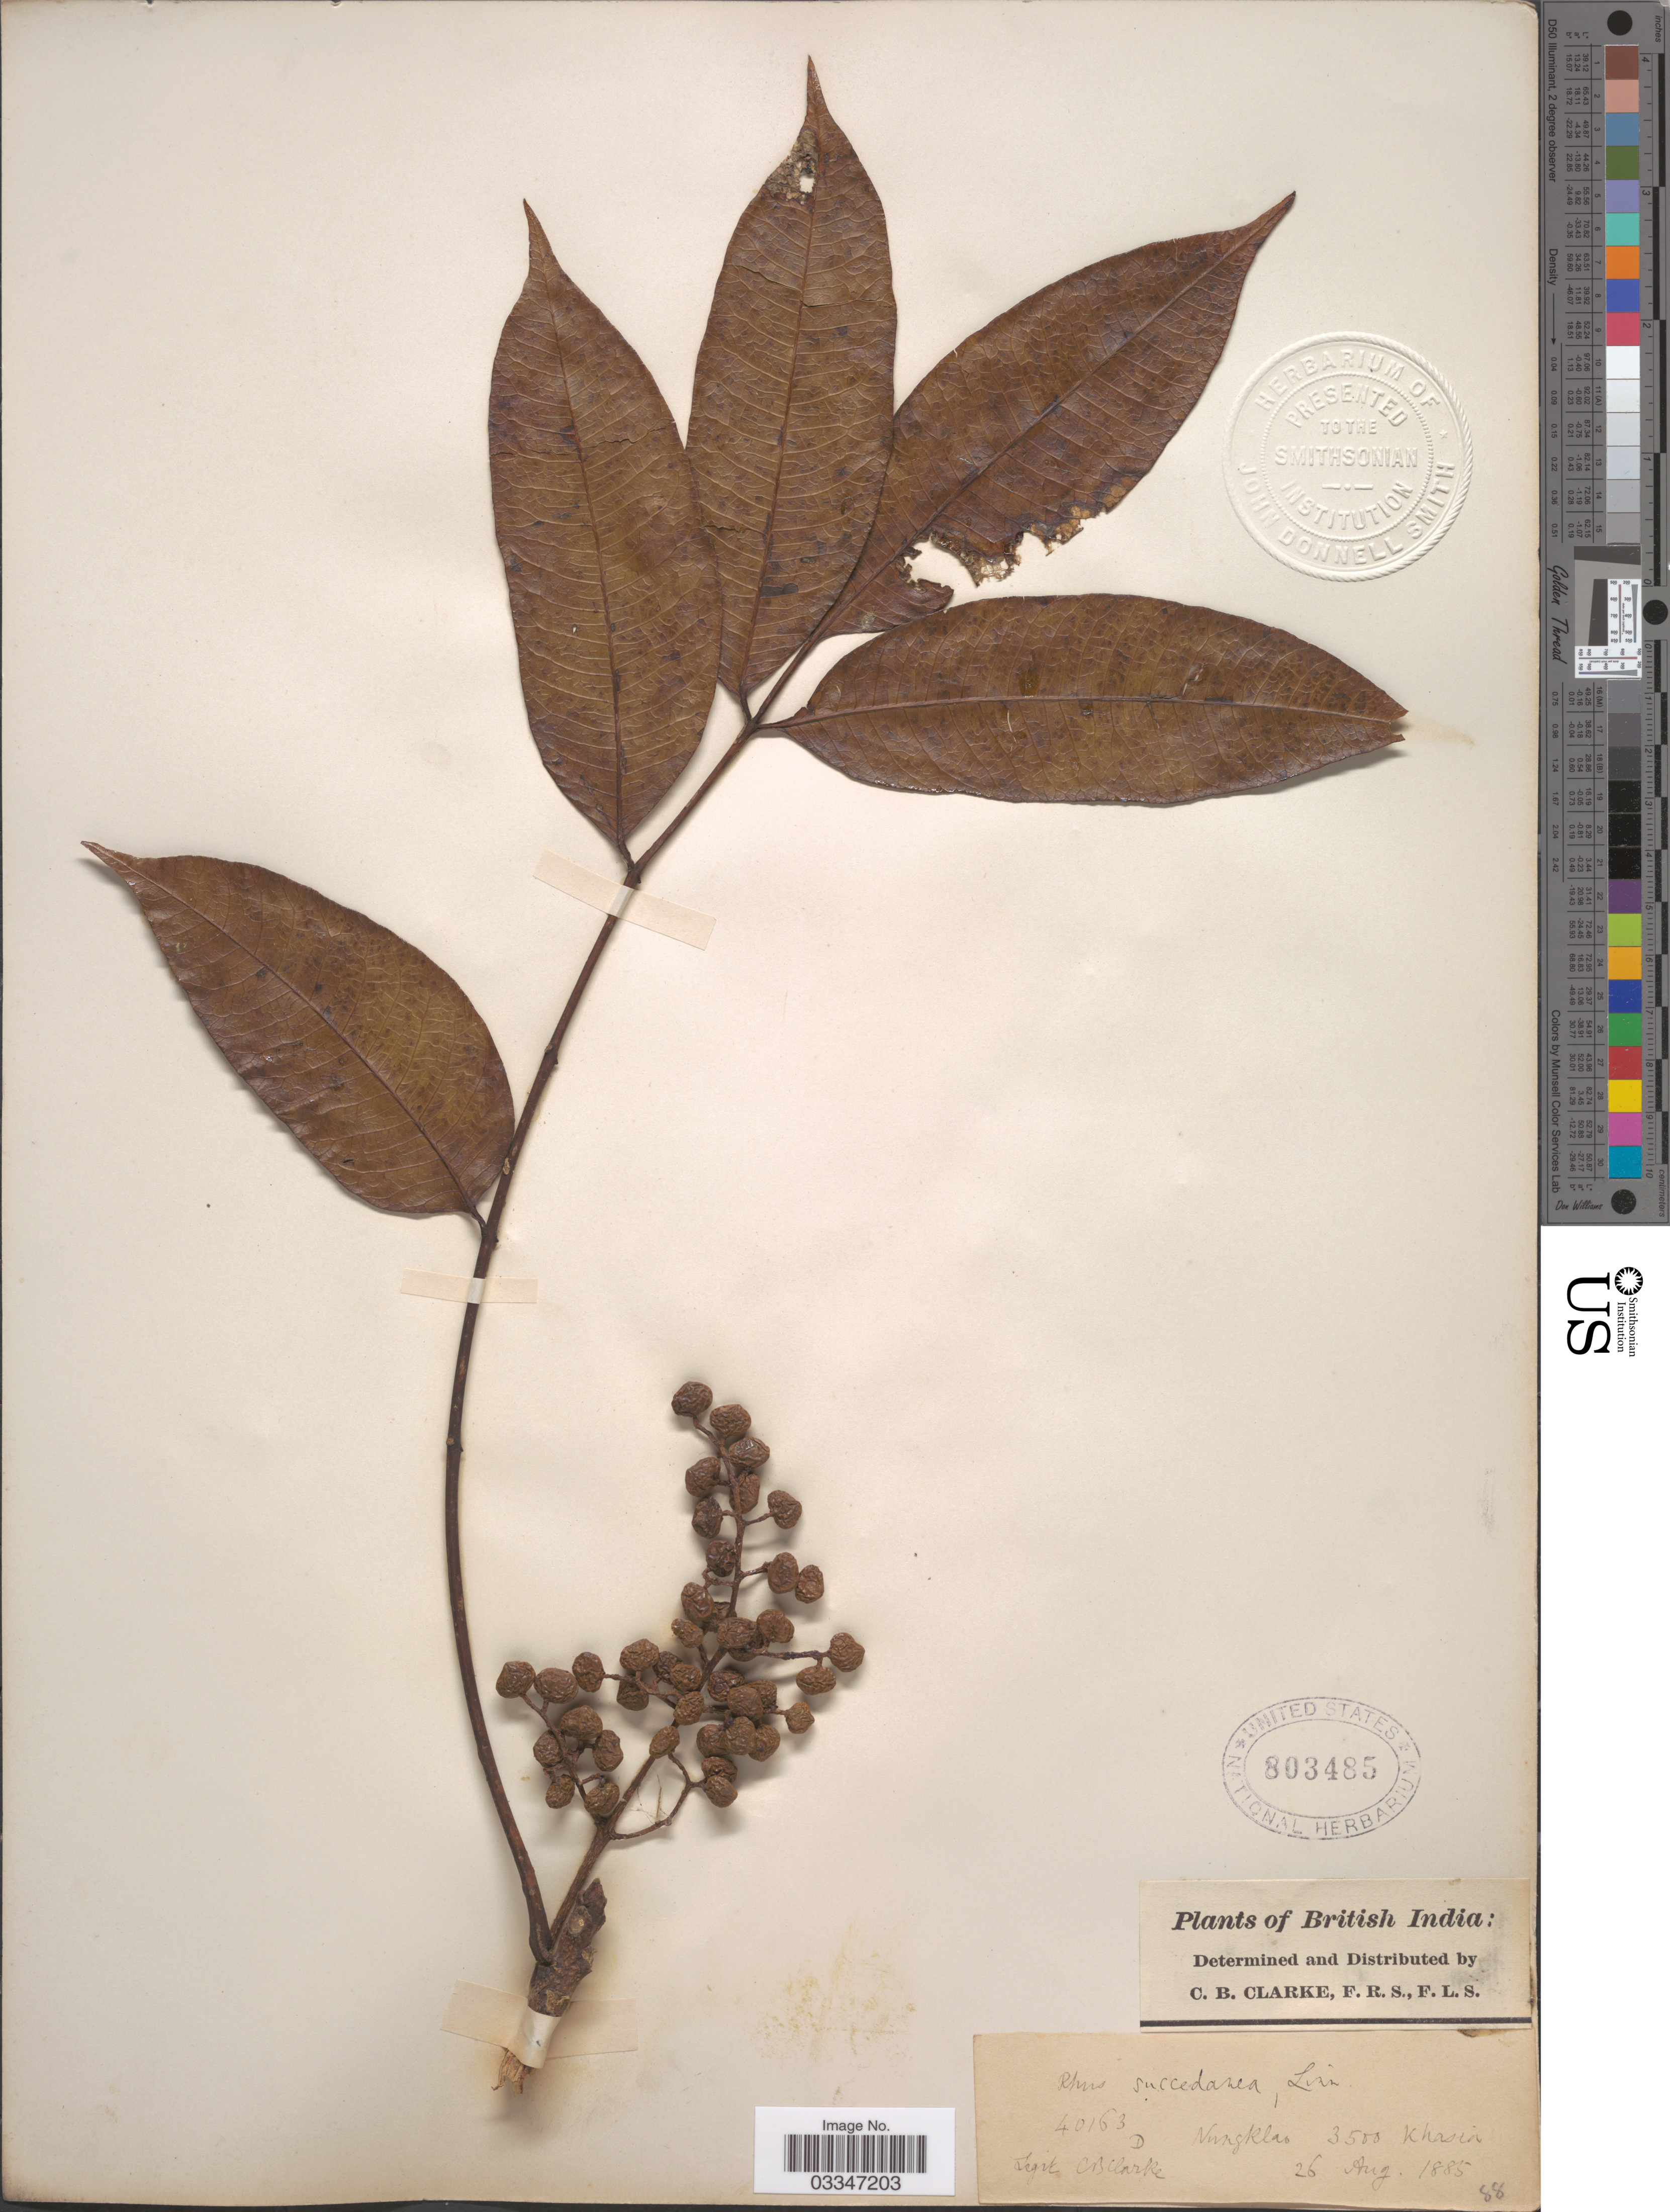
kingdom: Plantae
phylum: Tracheophyta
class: Magnoliopsida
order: Sapindales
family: Anacardiaceae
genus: Rhus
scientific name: Rhus succedanea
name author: L.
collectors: C. B. Clarke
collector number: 40163D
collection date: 1885-08-26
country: India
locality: British India. Nungklao. Khasia.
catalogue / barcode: US 803485